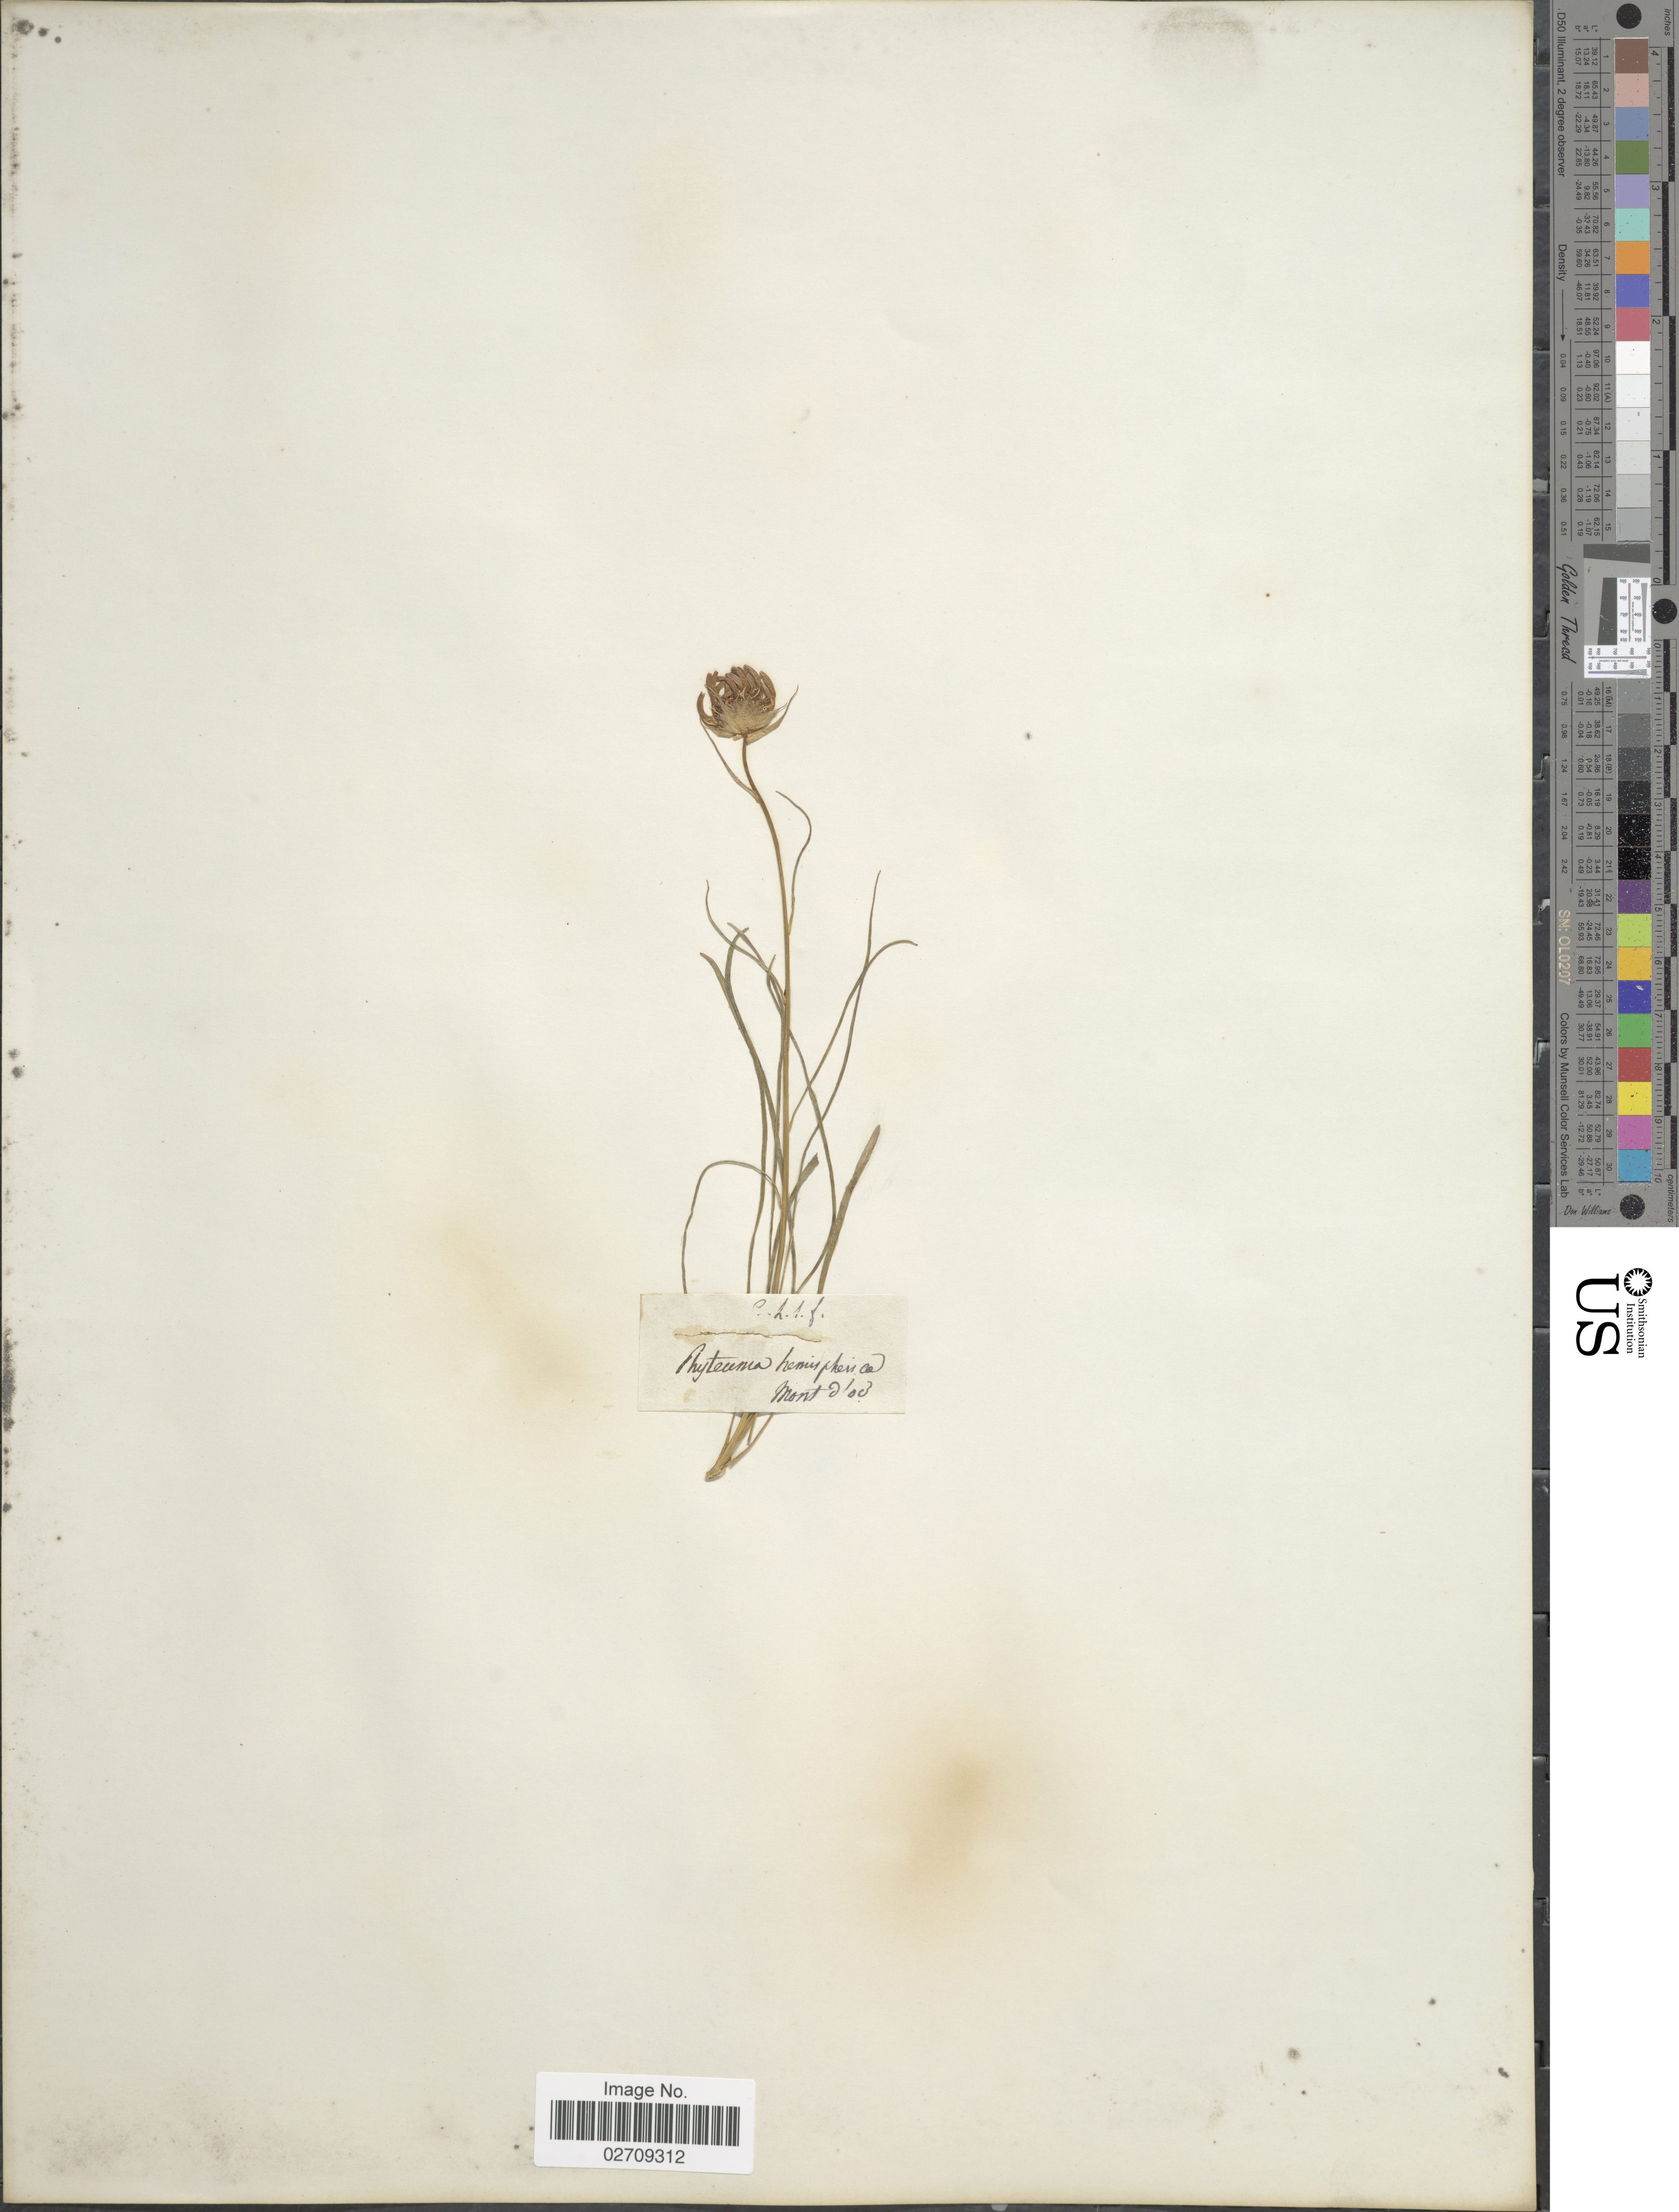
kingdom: Plantae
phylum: Tracheophyta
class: Magnoliopsida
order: Asterales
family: Campanulaceae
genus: Phyteuma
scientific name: Phyteuma halleri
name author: All.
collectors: C. L. I. F.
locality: Mont d'od. [interpreted]